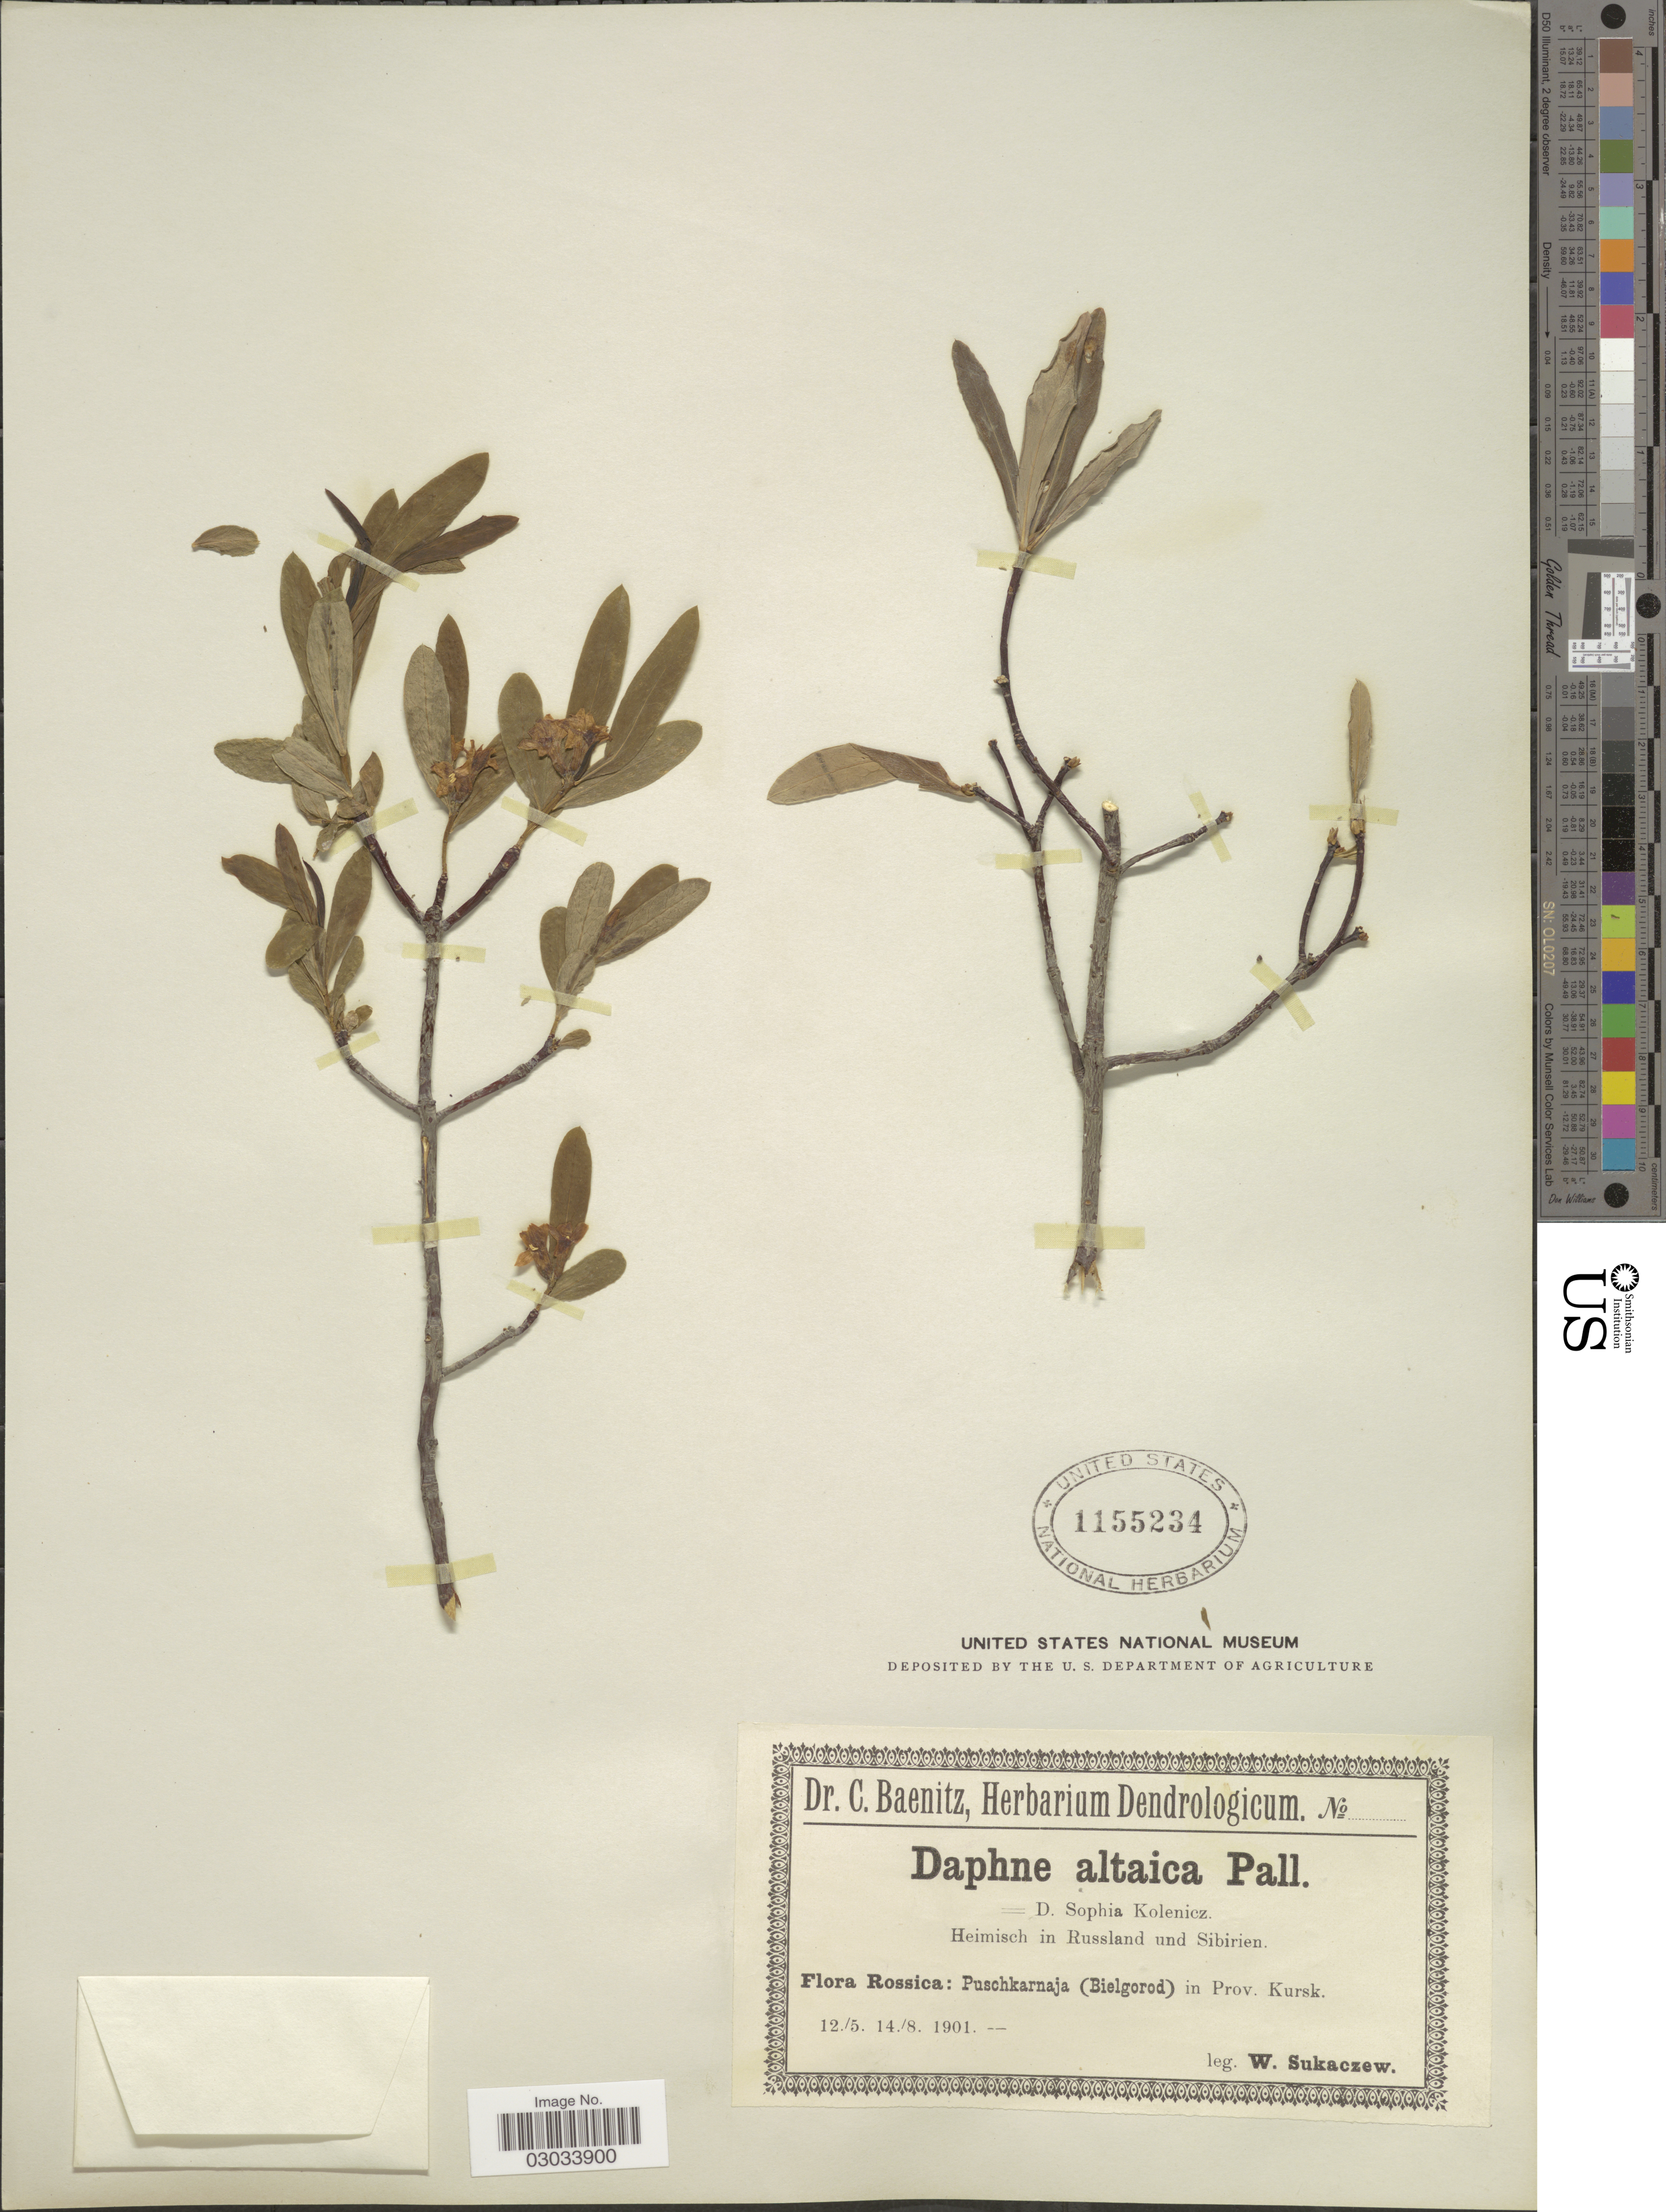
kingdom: Plantae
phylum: Tracheophyta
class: Magnoliopsida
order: Malvales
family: Thymelaeaceae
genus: Daphne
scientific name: Daphne altaica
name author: Pall.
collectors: W. Sukaczew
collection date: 1901-05-12/1901-08-14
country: Russian Federation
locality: Rossica: Puschkarnaja (Bielgorod) in Prov. Kursk.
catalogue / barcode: US 1155234